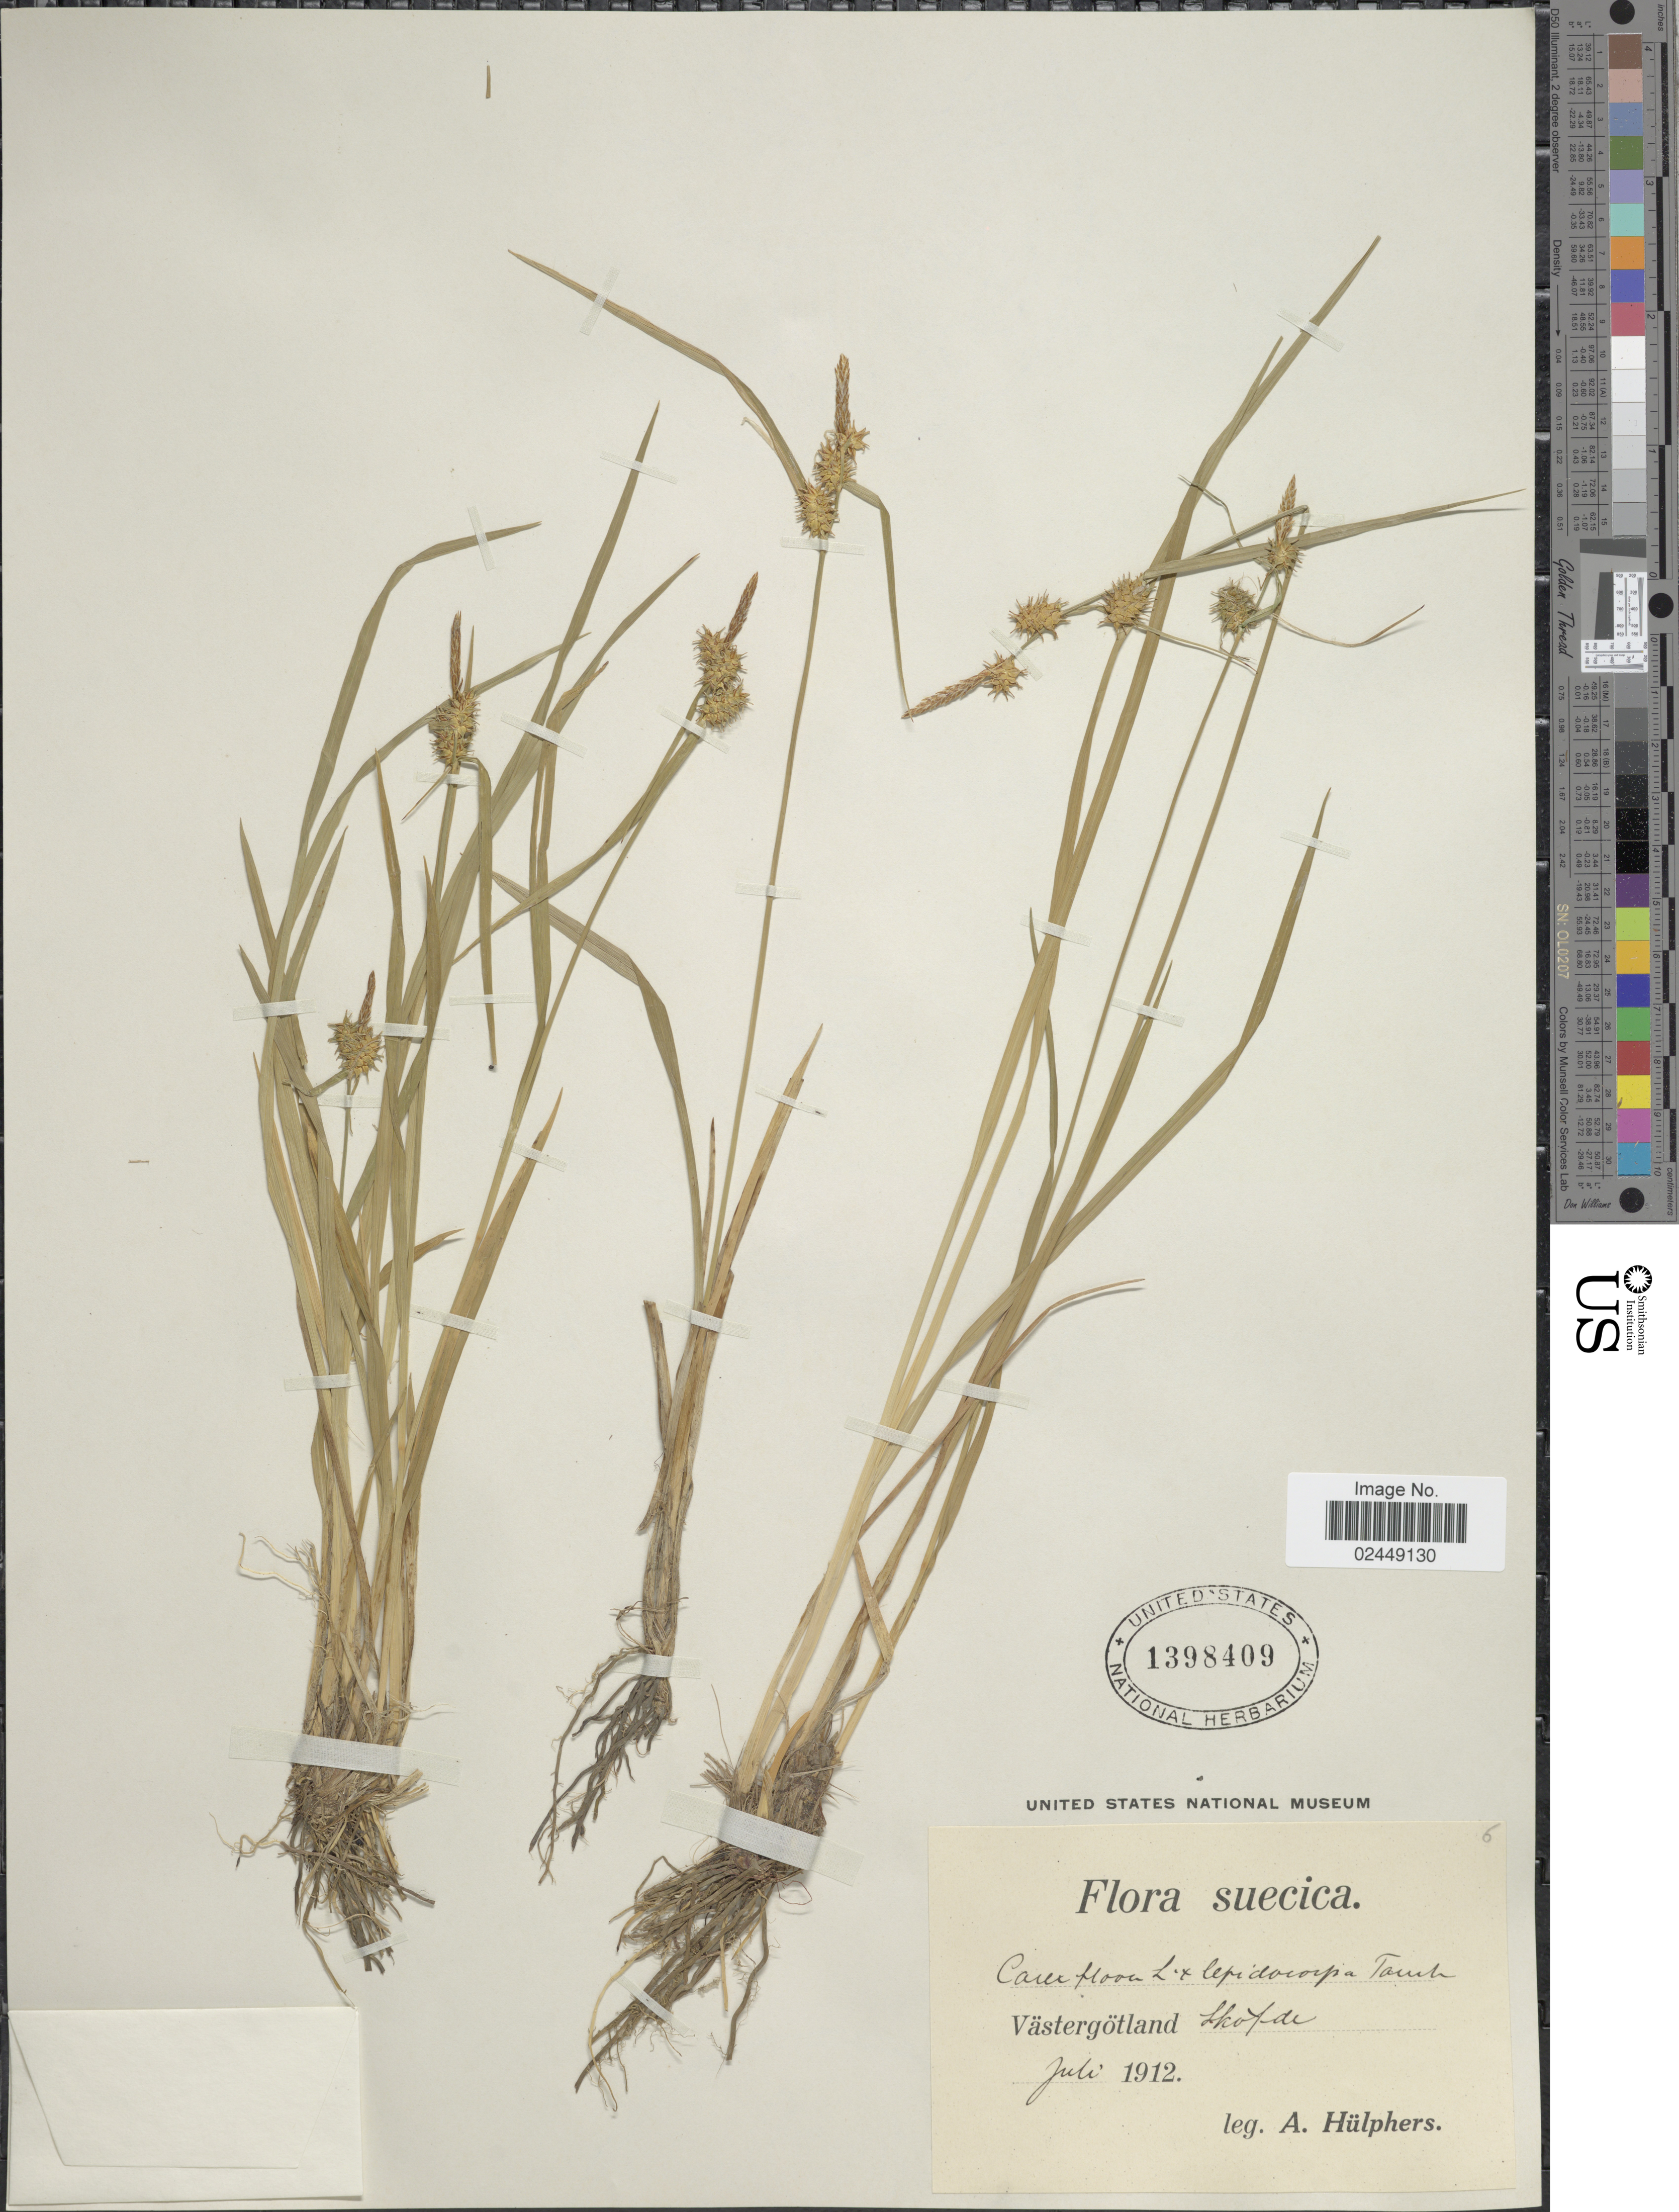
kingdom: Plantae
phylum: Tracheophyta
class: Liliopsida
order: Poales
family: Cyperaceae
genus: Carex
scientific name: Carex flava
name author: L.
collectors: A. Hülphers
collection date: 1912-07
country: Sweden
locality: Västergötland Skofde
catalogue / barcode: US 1398409